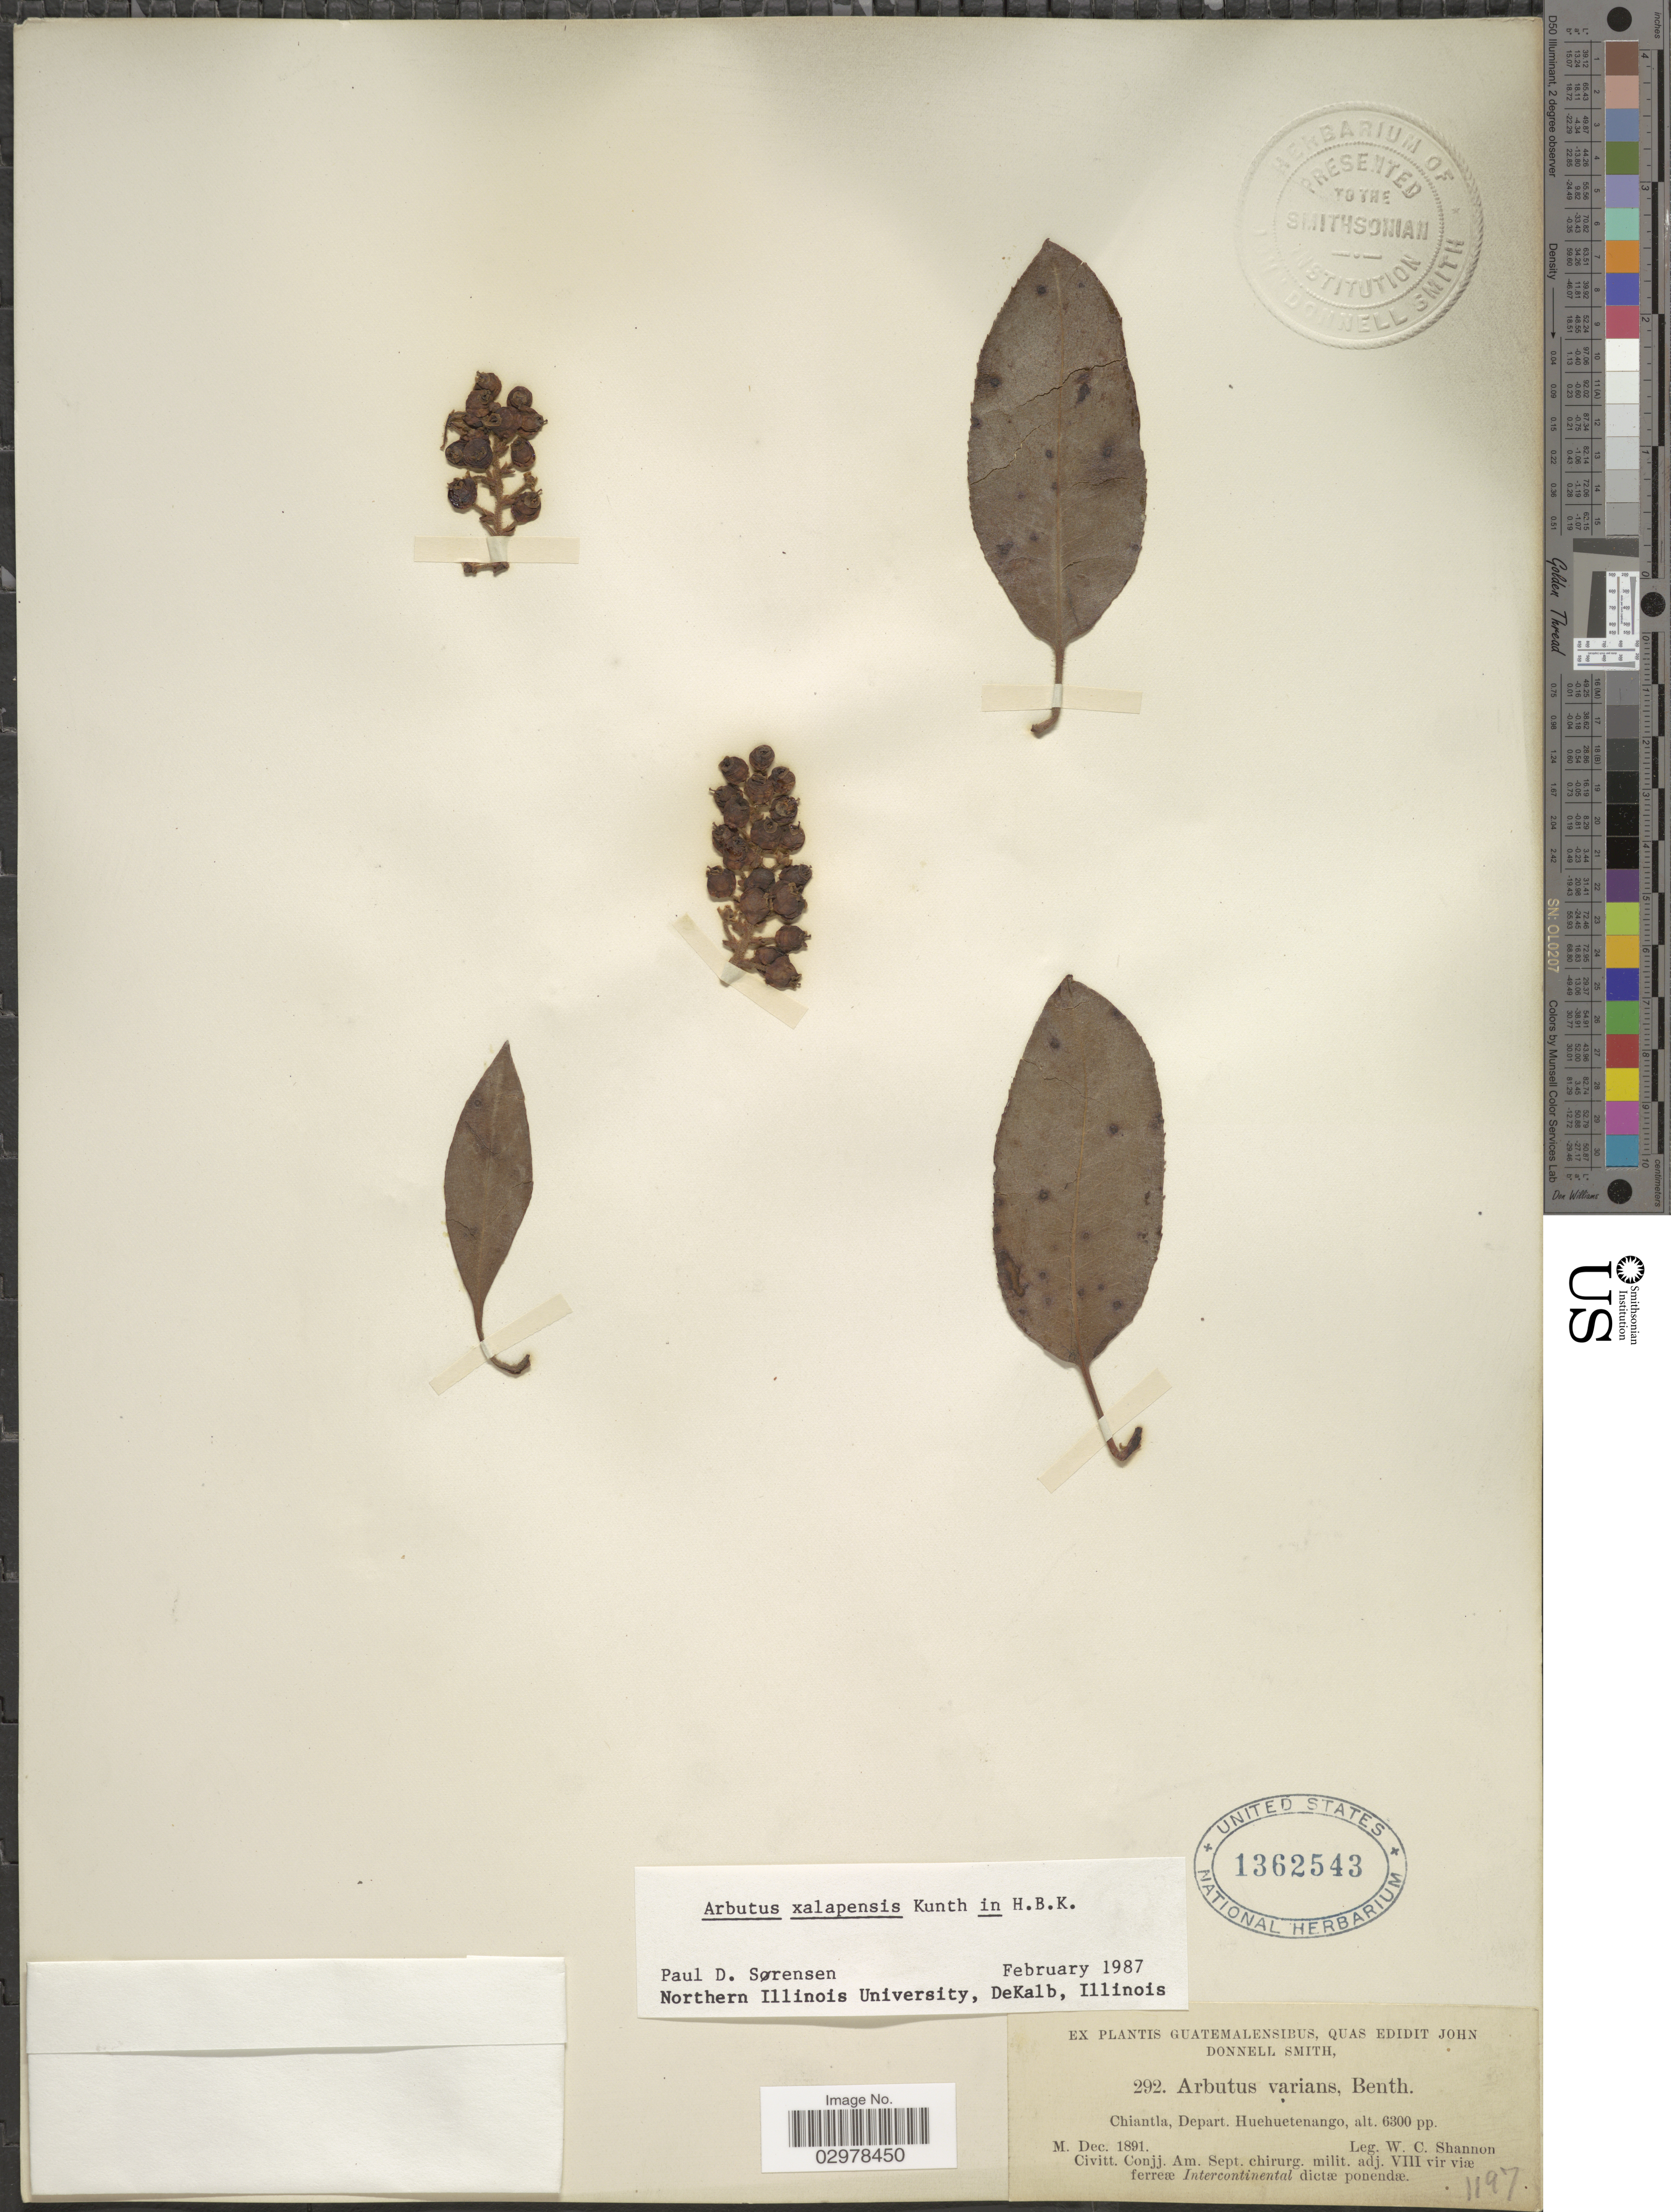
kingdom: Plantae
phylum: Tracheophyta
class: Magnoliopsida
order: Ericales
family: Ericaceae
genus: Arbutus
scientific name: Arbutus xalapensis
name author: Kunth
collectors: W. C. Shannon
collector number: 292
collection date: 1891-12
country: Guatemala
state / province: Huehuetenango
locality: Chiantla, Depart. Huehuetenango.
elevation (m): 1920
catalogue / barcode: US 1362543